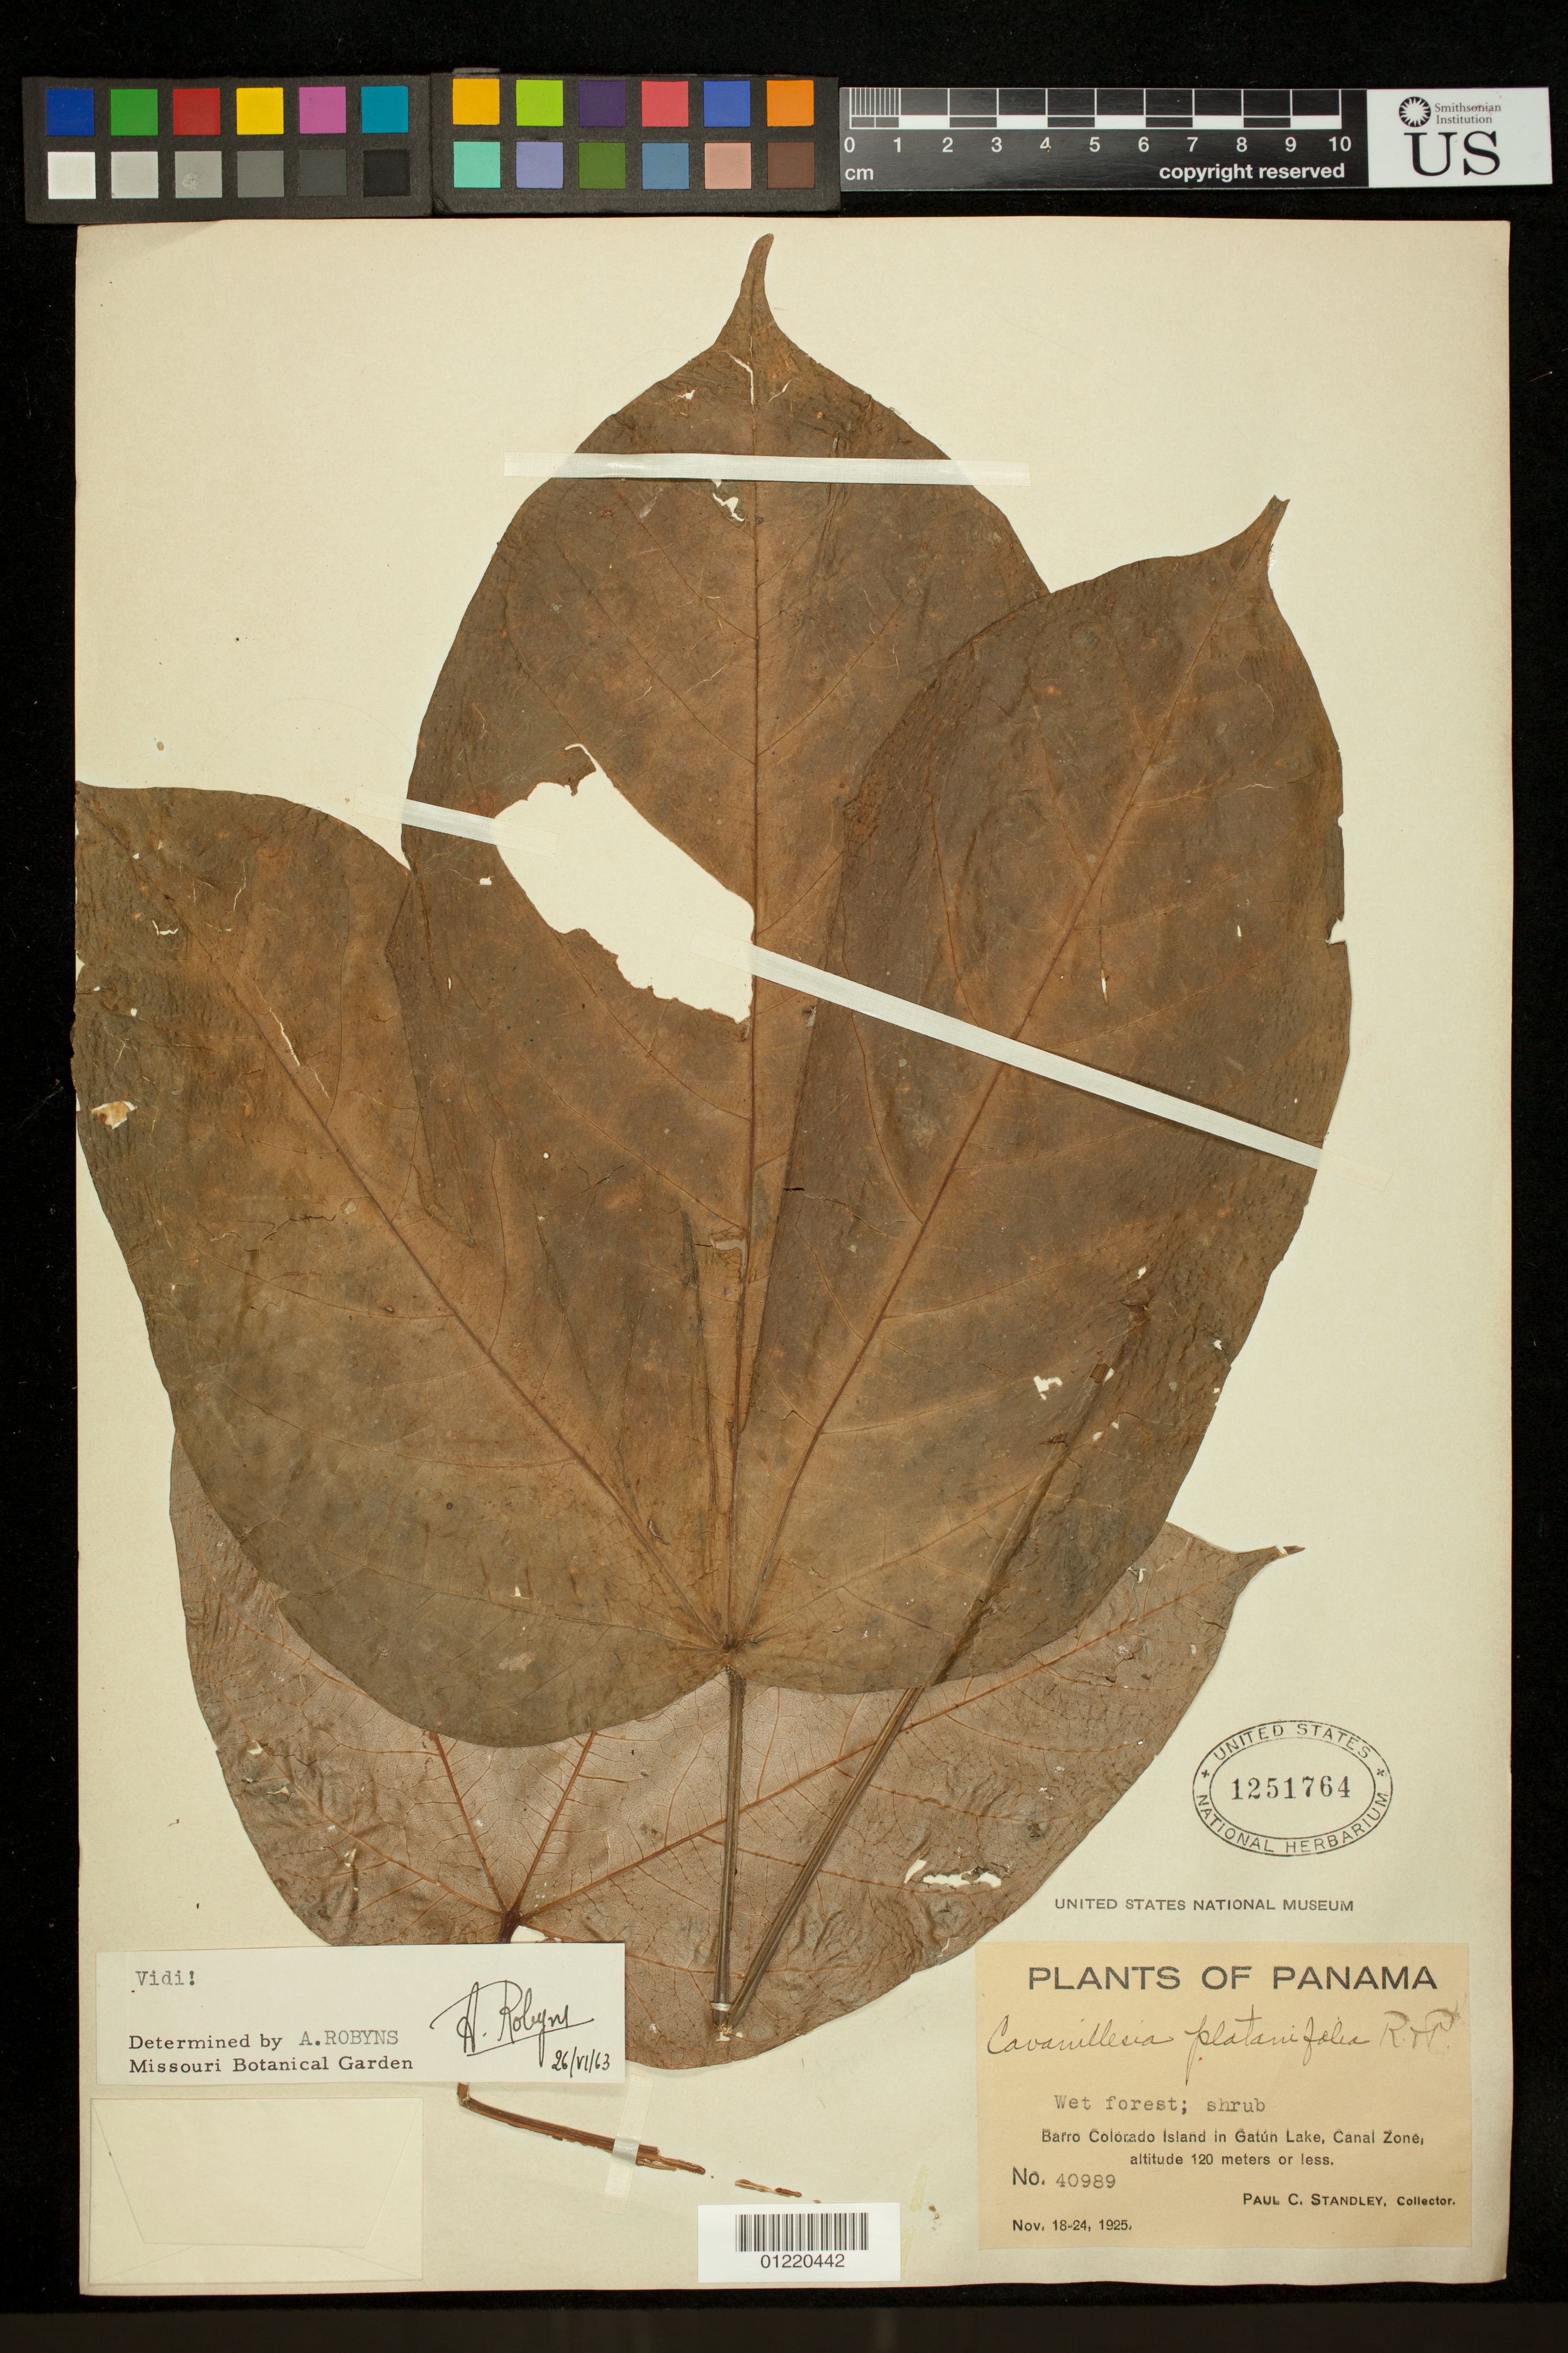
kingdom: Plantae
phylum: Tracheophyta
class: Magnoliopsida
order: Malvales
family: Malvaceae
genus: Cavanillesia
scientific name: Cavanillesia platanifolia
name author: (Bonpl.) Kunth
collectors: P. C. Standley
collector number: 40989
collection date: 1925-11-18/1925-11-24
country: Panama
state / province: Panamá Oeste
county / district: Canal Zone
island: Barro Colorado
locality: Barro Colorado Island in Gatun Lake, Canal Zone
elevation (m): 120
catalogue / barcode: US 1251764